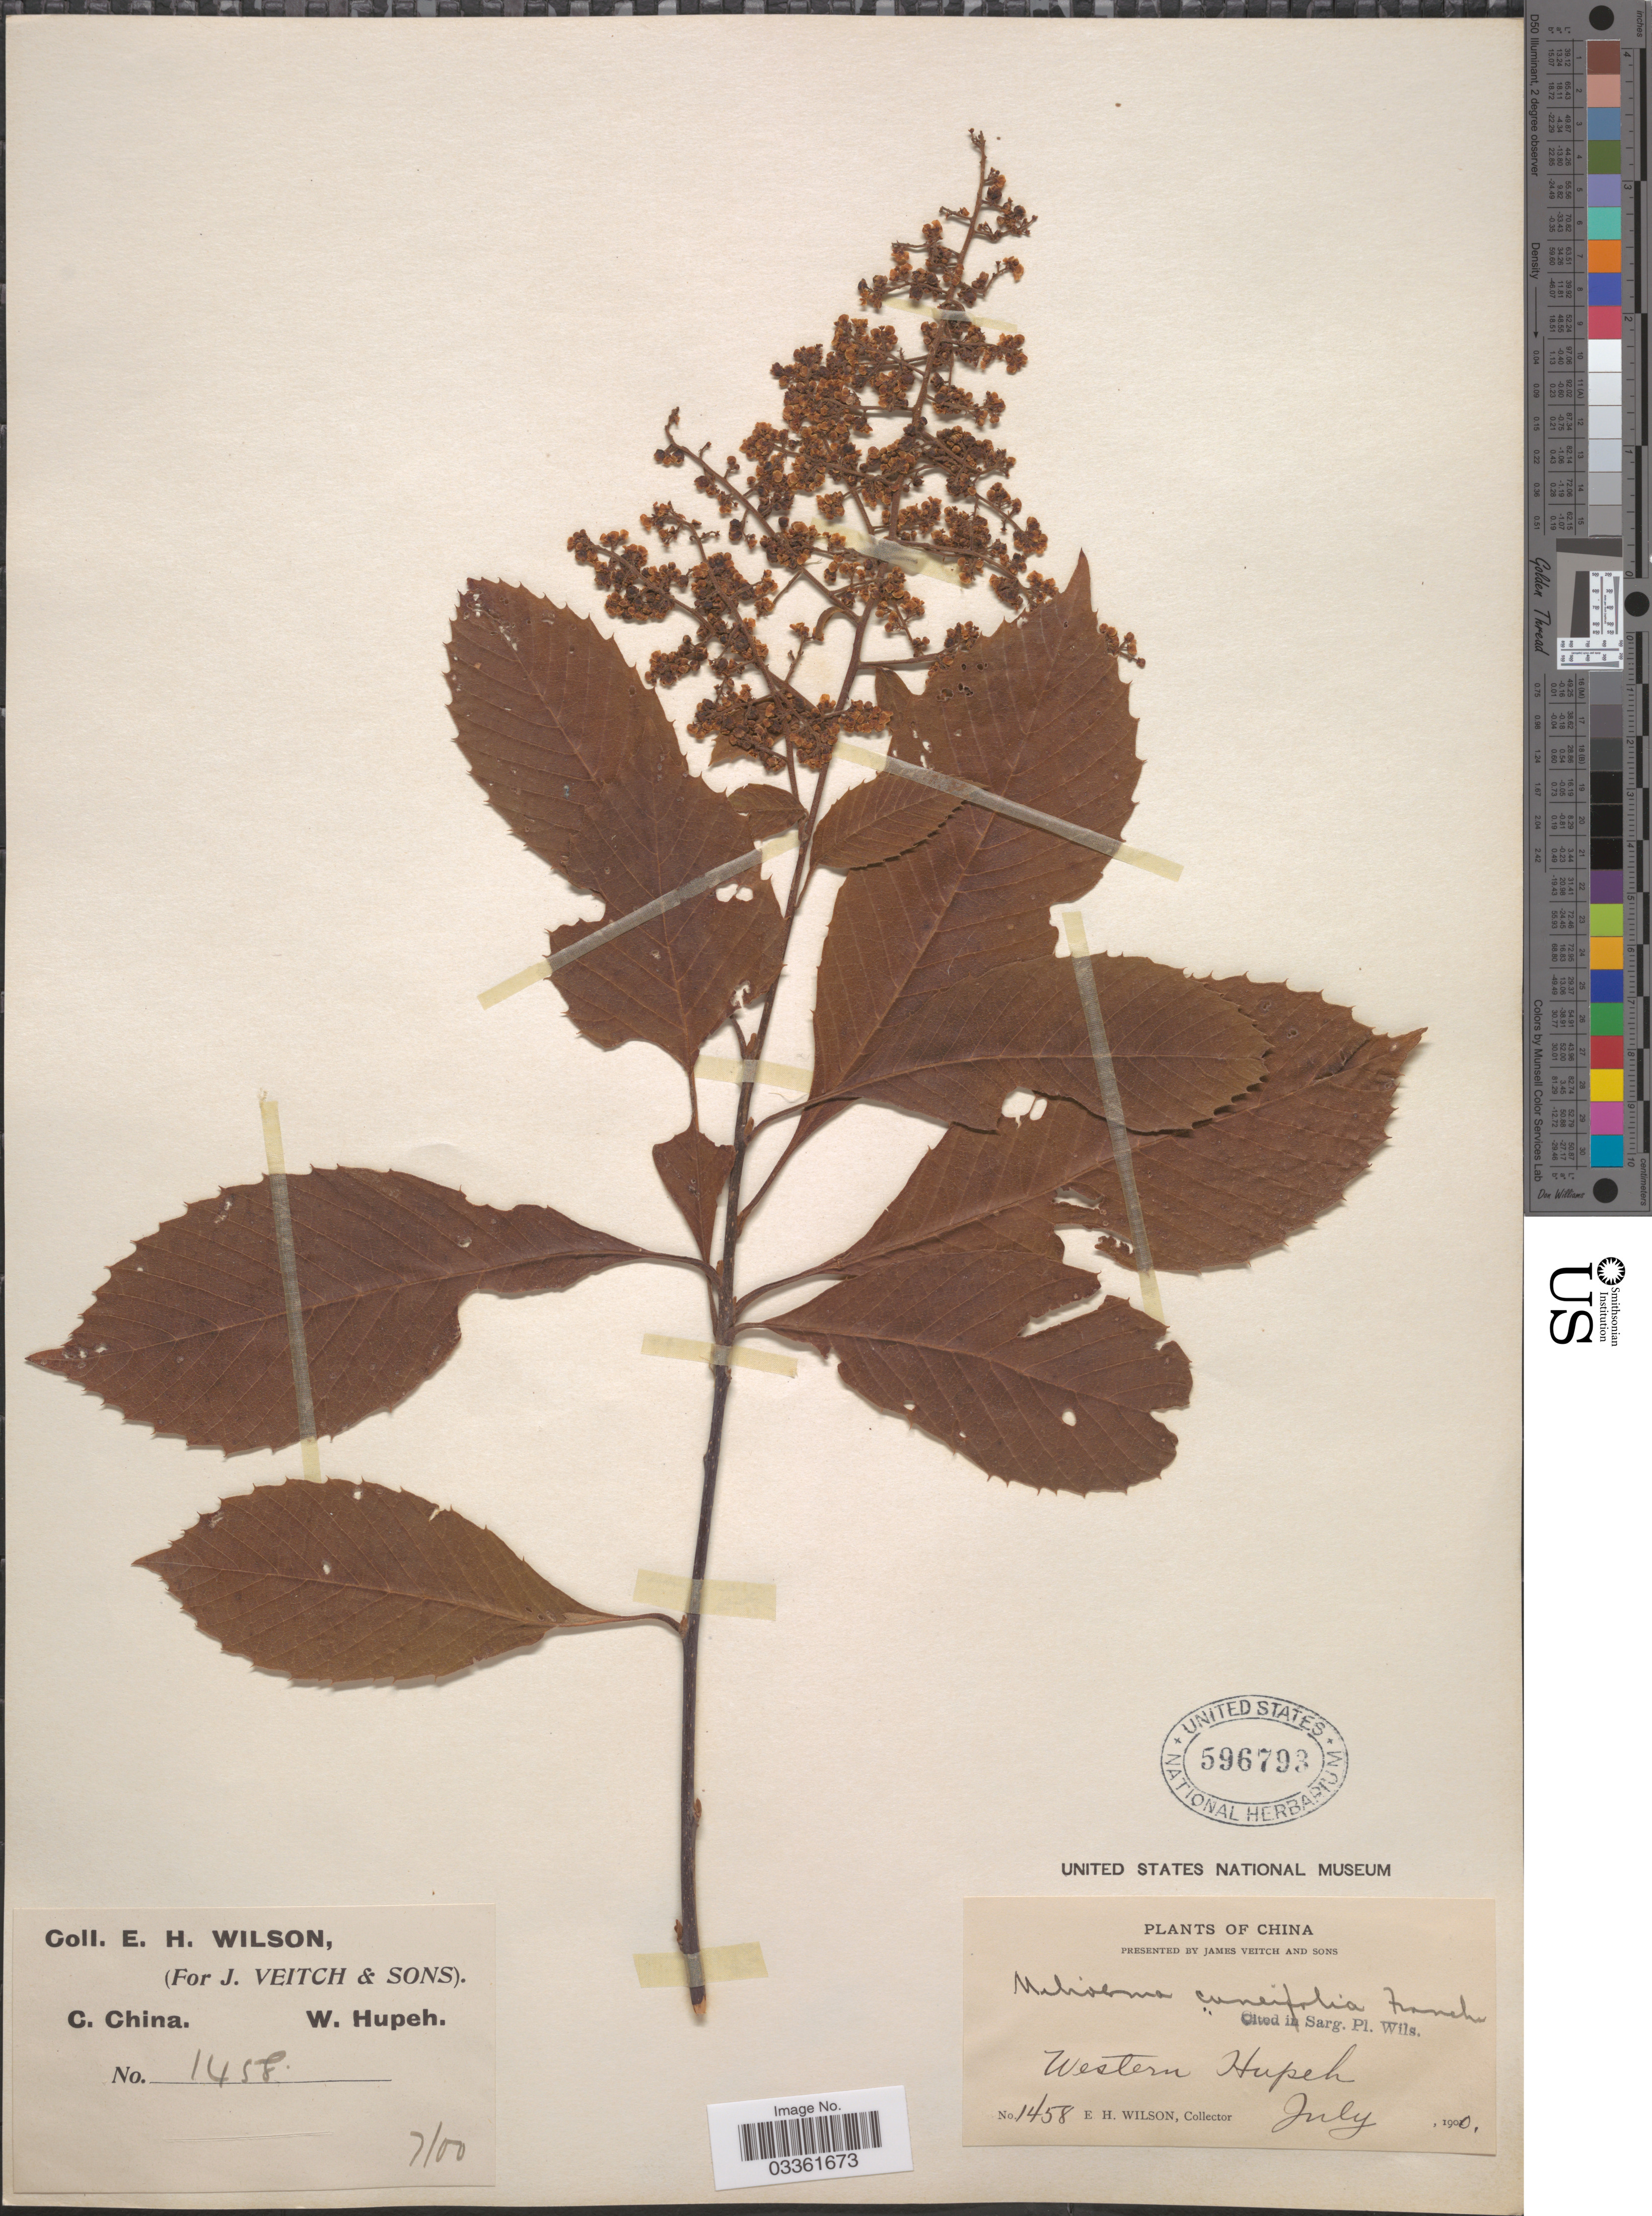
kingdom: Plantae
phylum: Tracheophyta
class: Magnoliopsida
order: Proteales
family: Sabiaceae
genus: Meliosma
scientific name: Meliosma cuneifolia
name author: Franch.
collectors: E. Wilson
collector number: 1458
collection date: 1900-07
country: China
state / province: Hubei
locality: C. China. W. Hupeh. Western Hupeh.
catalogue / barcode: US 596793